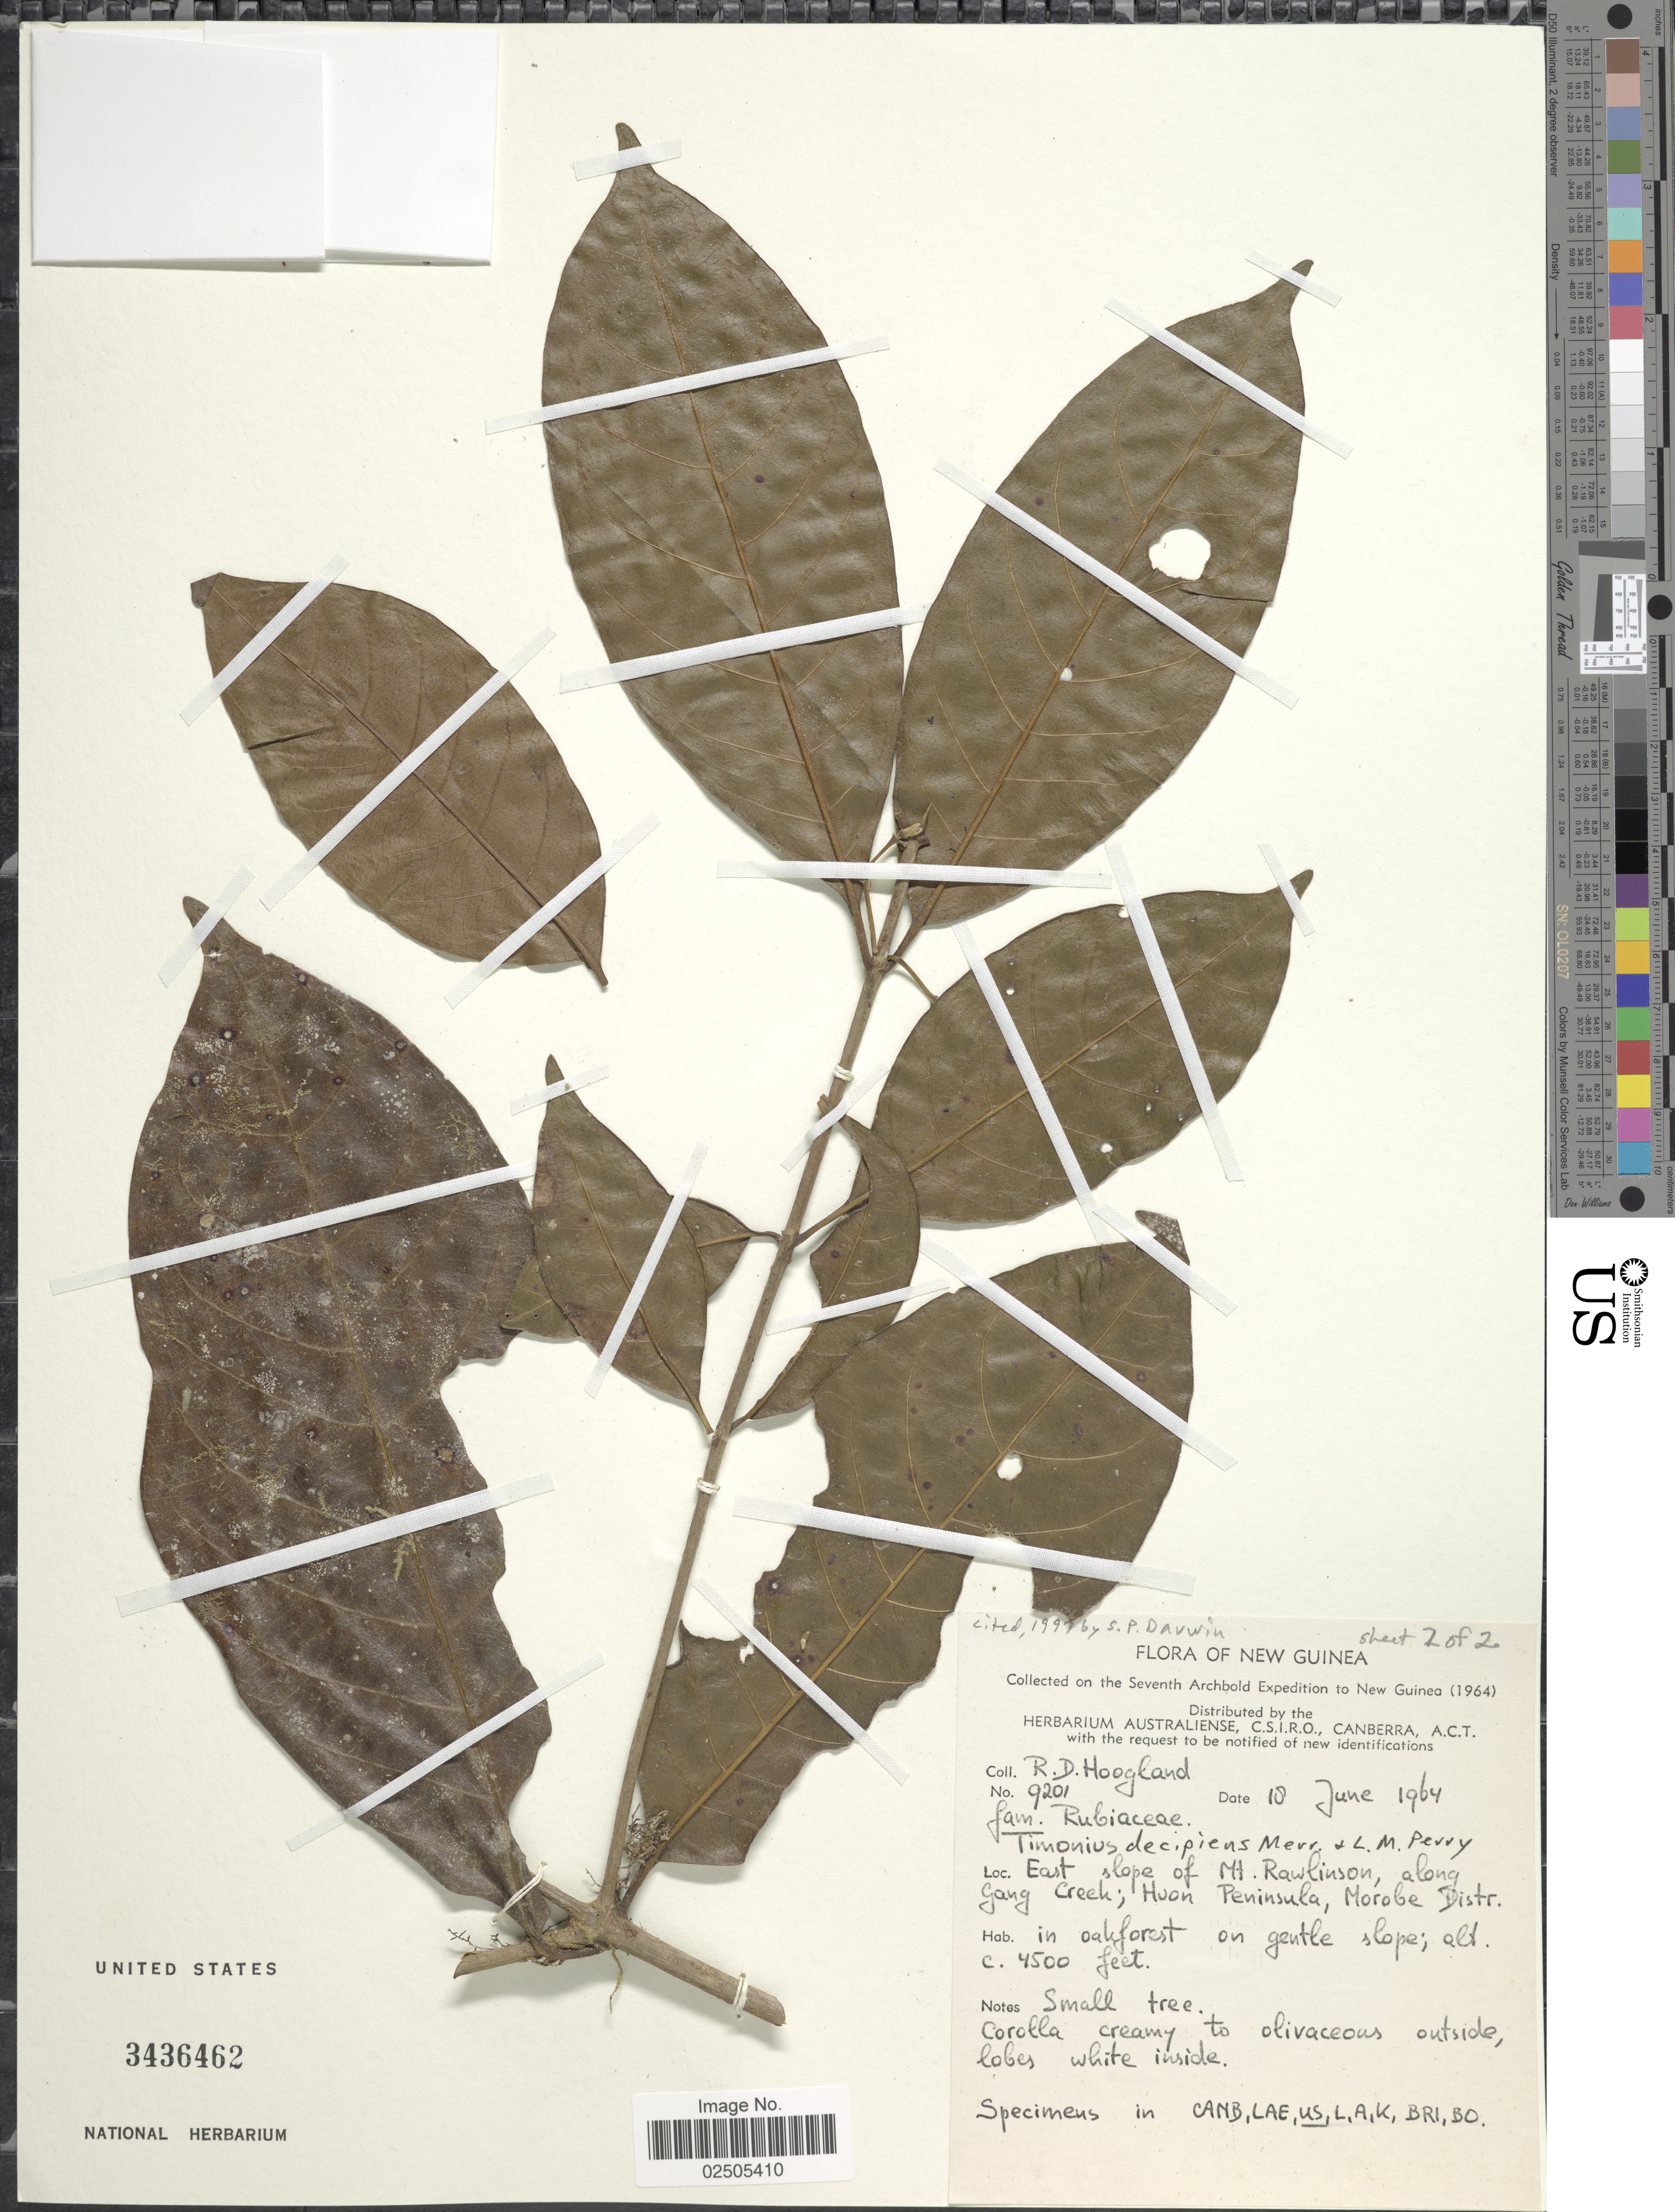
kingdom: Plantae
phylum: Tracheophyta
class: Magnoliopsida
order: Gentianales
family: Rubiaceae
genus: Timonius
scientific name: Timonius decipiens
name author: Merr. & L.M. Perry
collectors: R. D. Hoogland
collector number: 9201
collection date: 1964-06-18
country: Papua New Guinea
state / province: Morobe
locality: New Guinea, East slope of Mt. Rawlinson, along Gang Creek; Huon Peninsula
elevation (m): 1372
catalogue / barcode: US 3436462